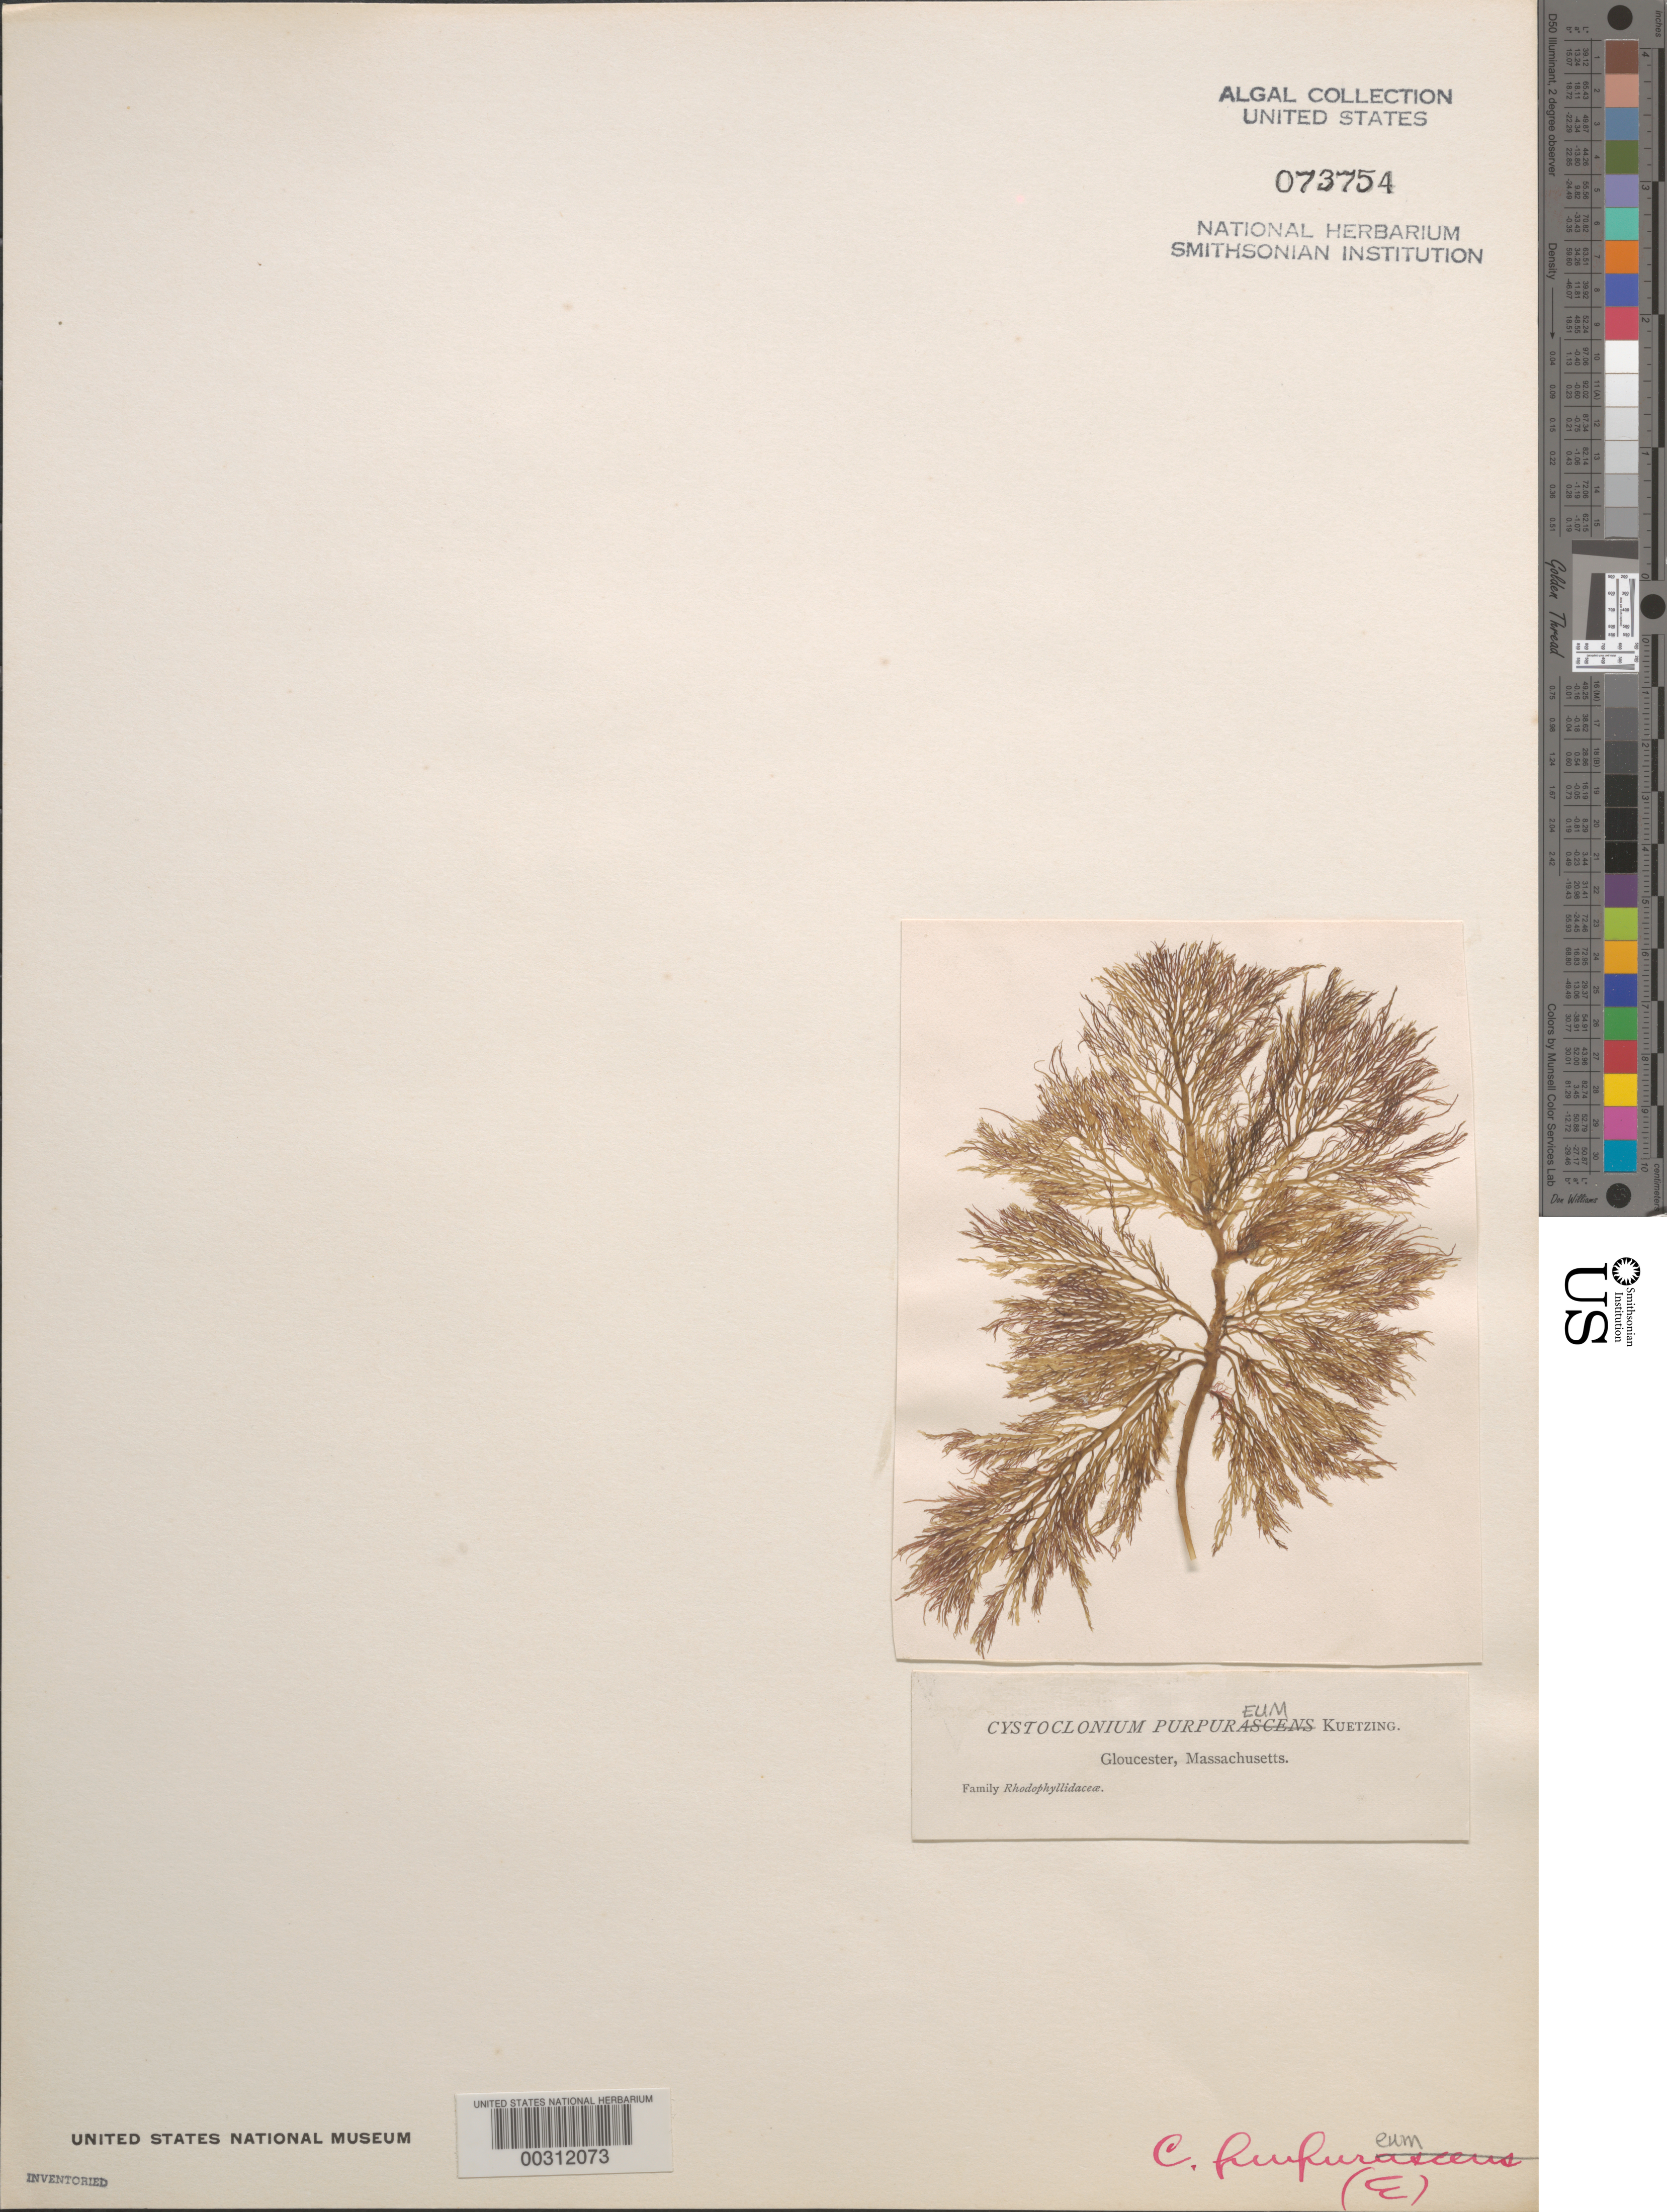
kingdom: Plantae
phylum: Rhodophyta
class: Florideophyceae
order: Gigartinales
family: Cystocloniaceae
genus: Cystoclonium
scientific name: Cystoclonium purpureum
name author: (Huds.) Batters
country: United States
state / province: Massachusetts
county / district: Essex County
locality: Gloucester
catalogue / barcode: US 73754